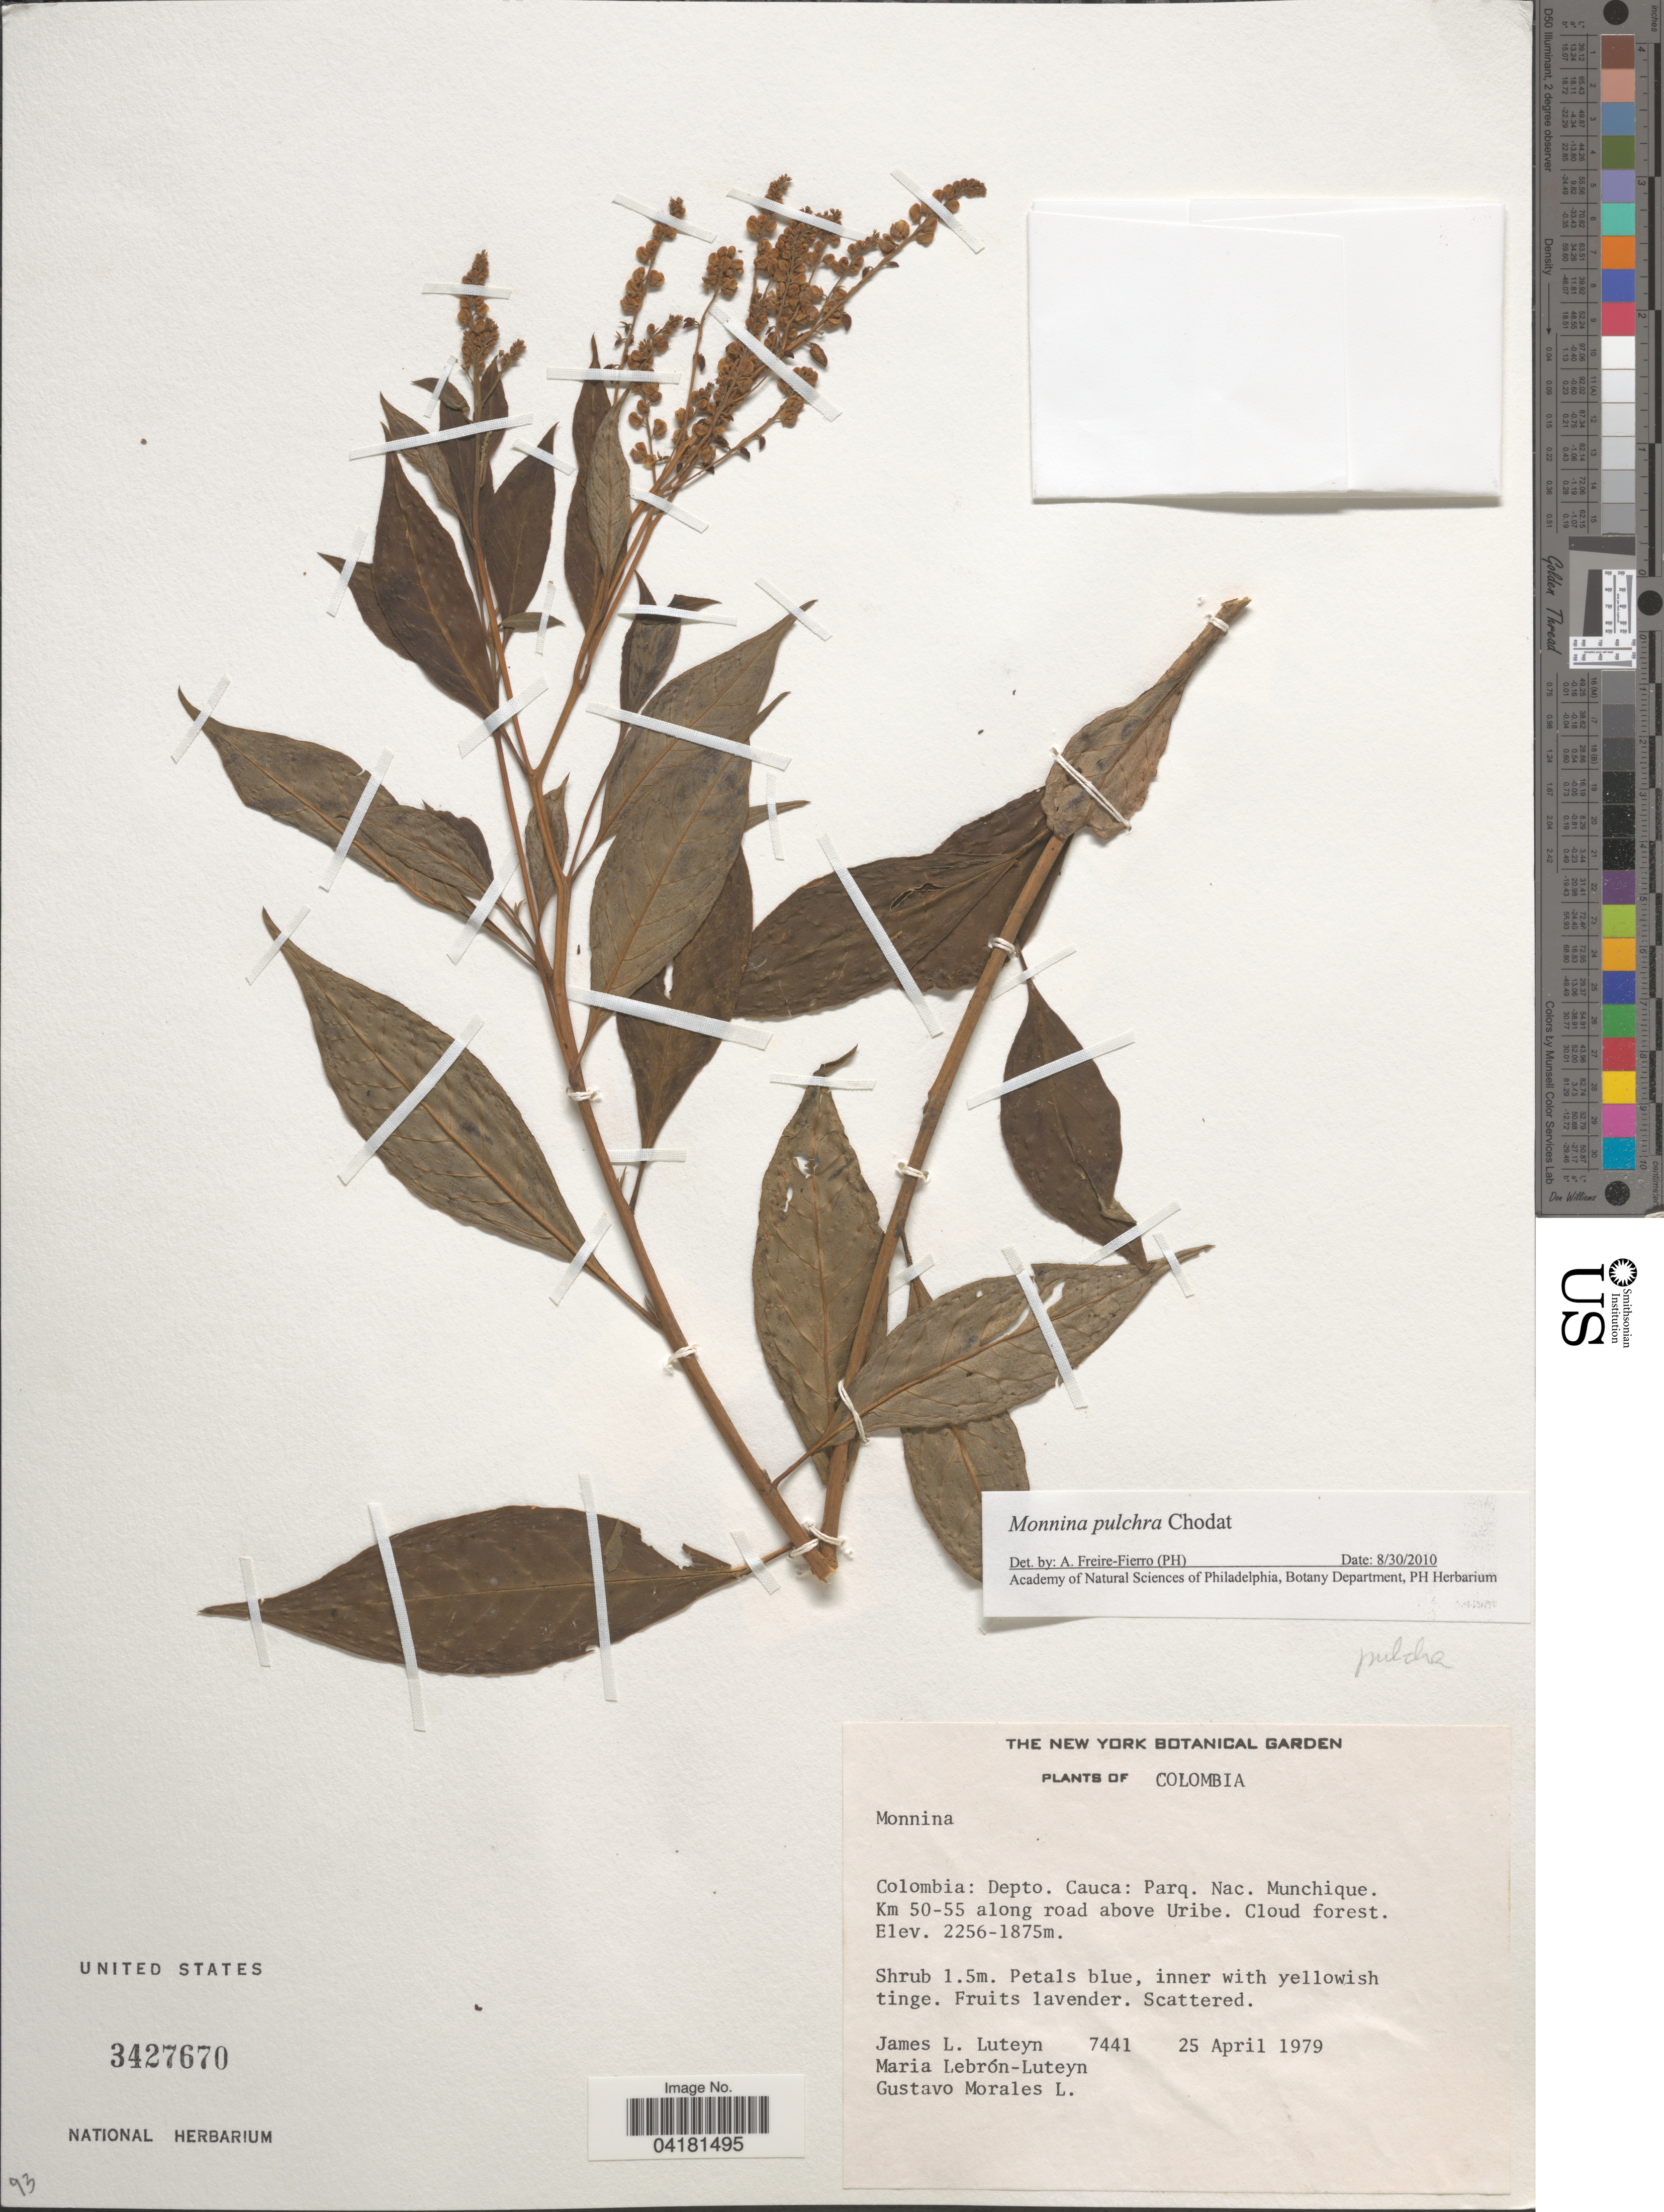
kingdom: Plantae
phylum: Tracheophyta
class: Magnoliopsida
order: Fabales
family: Polygalaceae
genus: Monnina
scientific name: Monnina pulchra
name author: Chodat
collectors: J. Luteyn, M. L. Lebrón-Luteyn & G. Morales L.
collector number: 7441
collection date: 1979-04-25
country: Colombia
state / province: Cauca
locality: Depto. Cauca: Parq. Nac. Munchique. Km 50-55 along road above Uribe.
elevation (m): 1875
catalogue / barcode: US 3427670